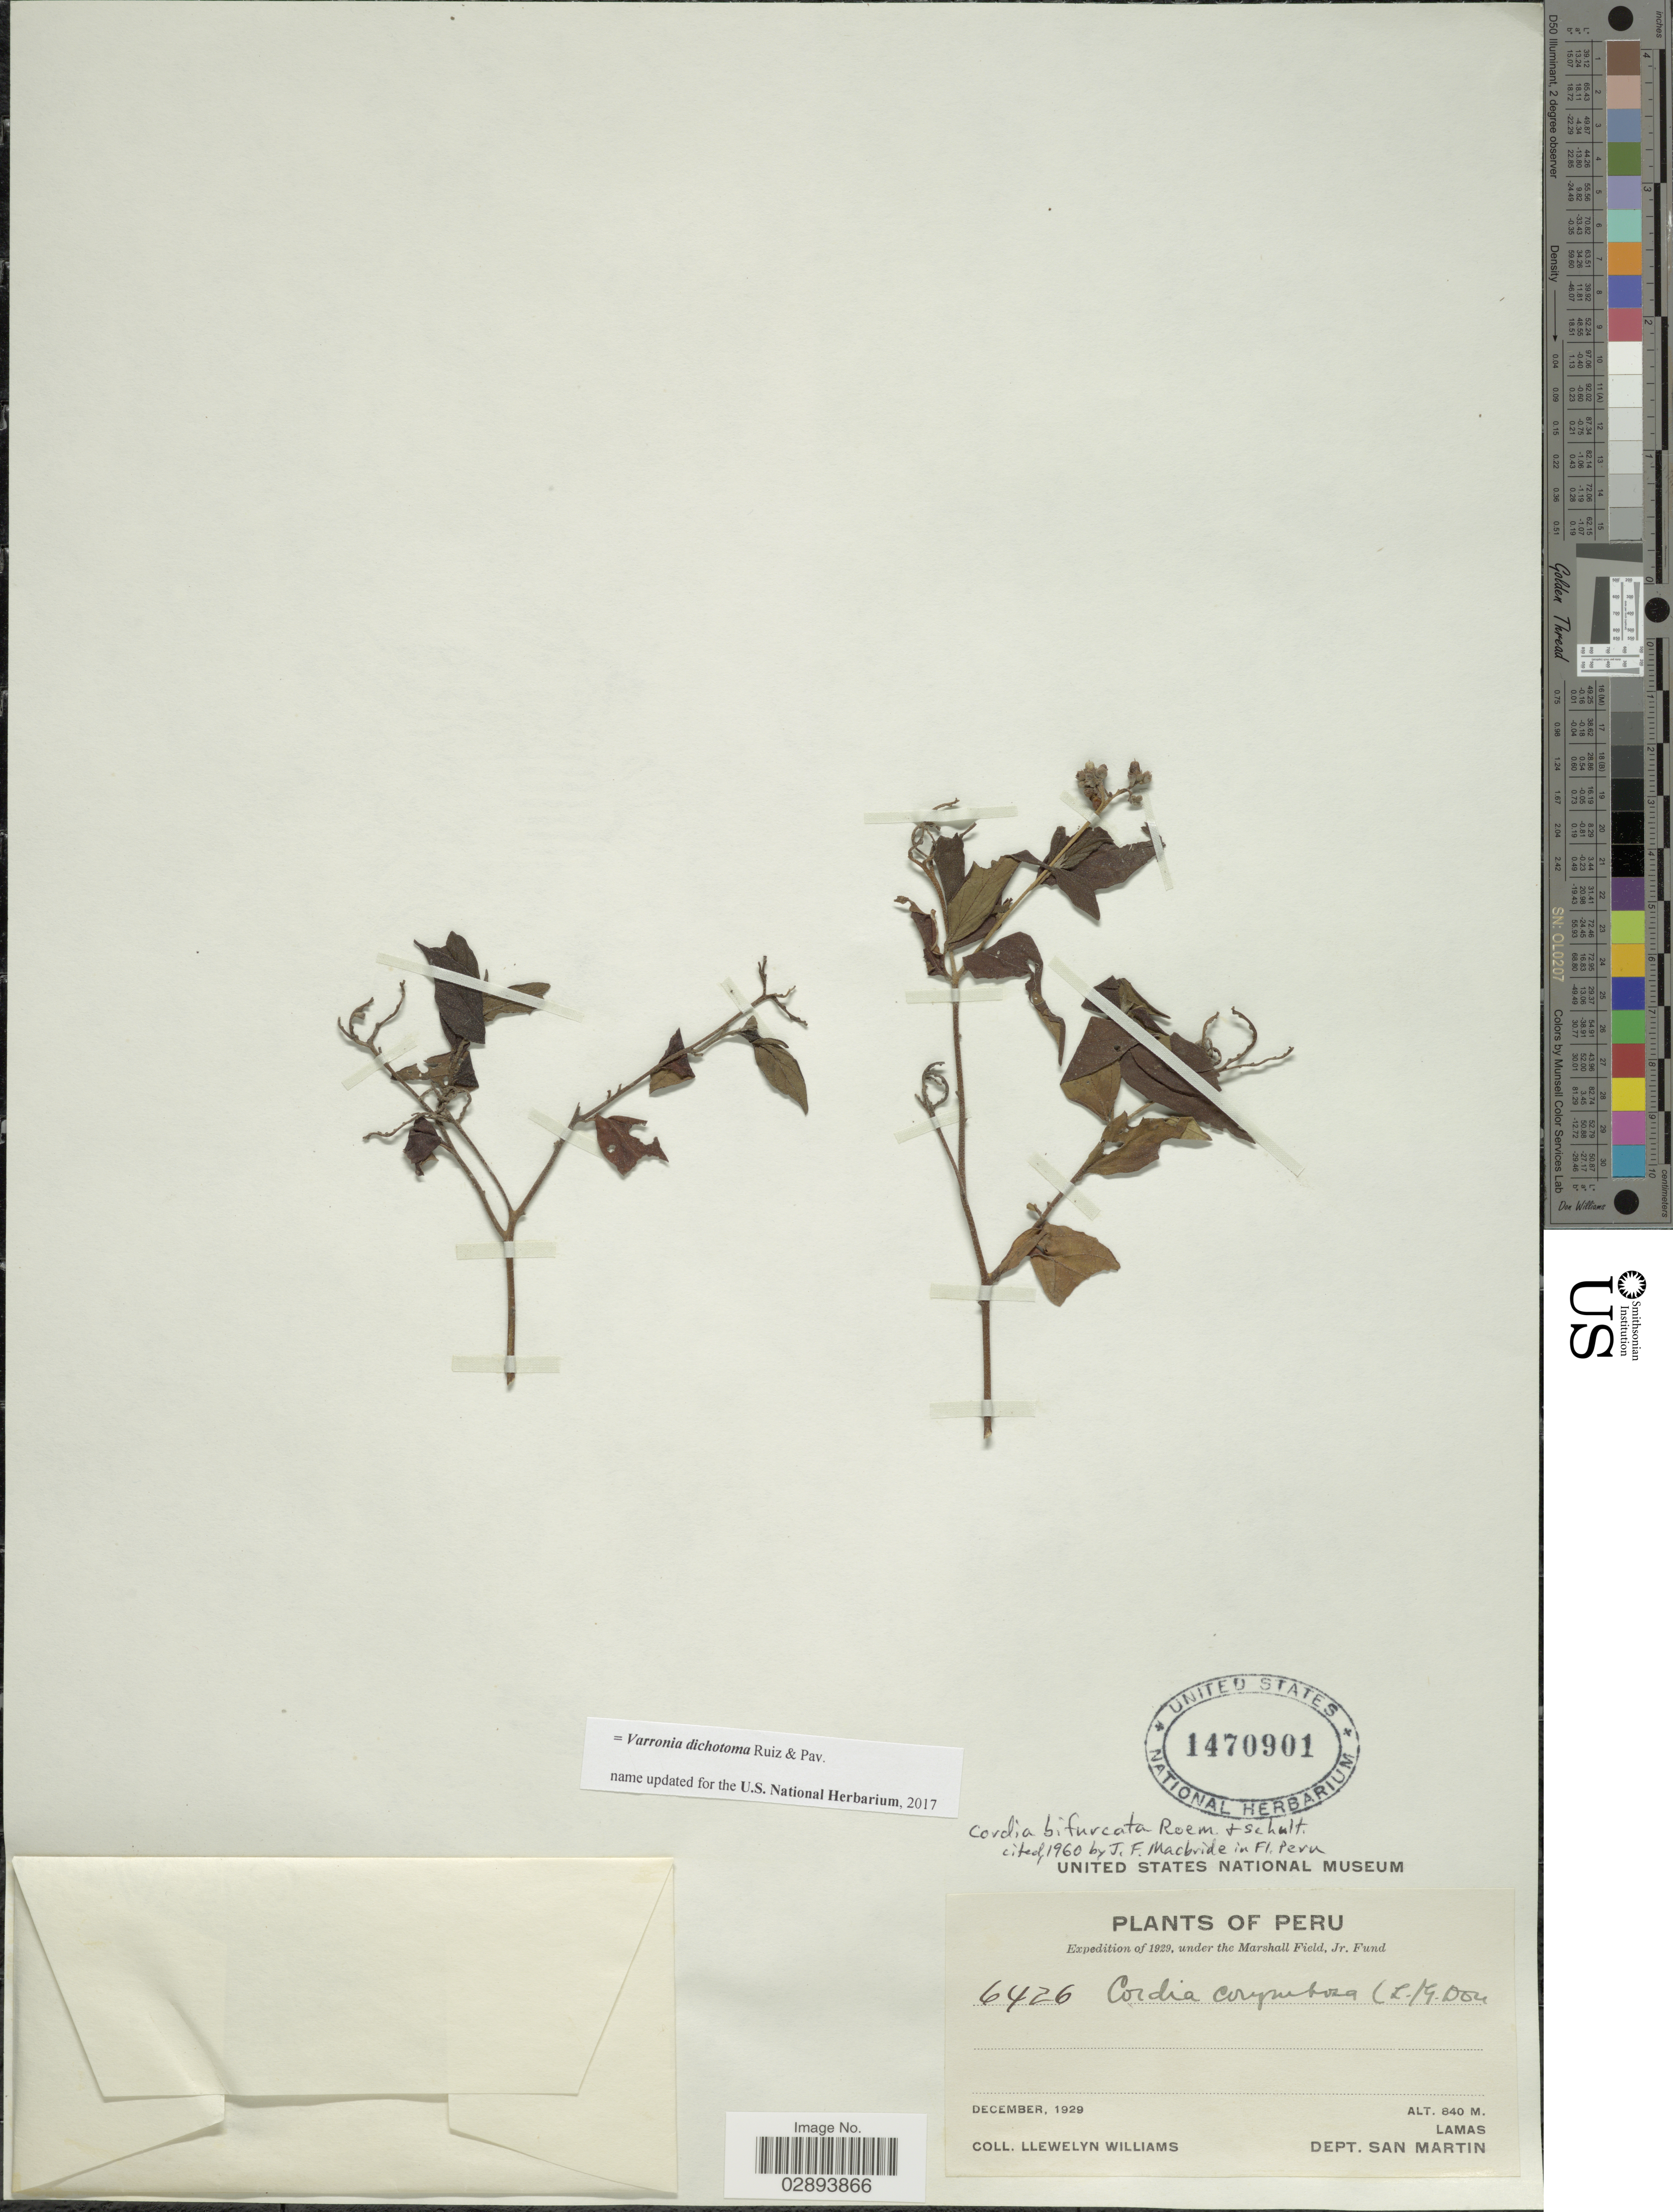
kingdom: Plantae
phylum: Tracheophyta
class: Magnoliopsida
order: Boraginales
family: Cordiaceae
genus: Varronia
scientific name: Varronia dichotoma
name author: Ruiz & Pav.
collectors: Ll. Williams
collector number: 6426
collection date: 1929-12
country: Peru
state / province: San Martín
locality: Lamas, Dept. San Martin.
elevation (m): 840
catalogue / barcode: US 1470901